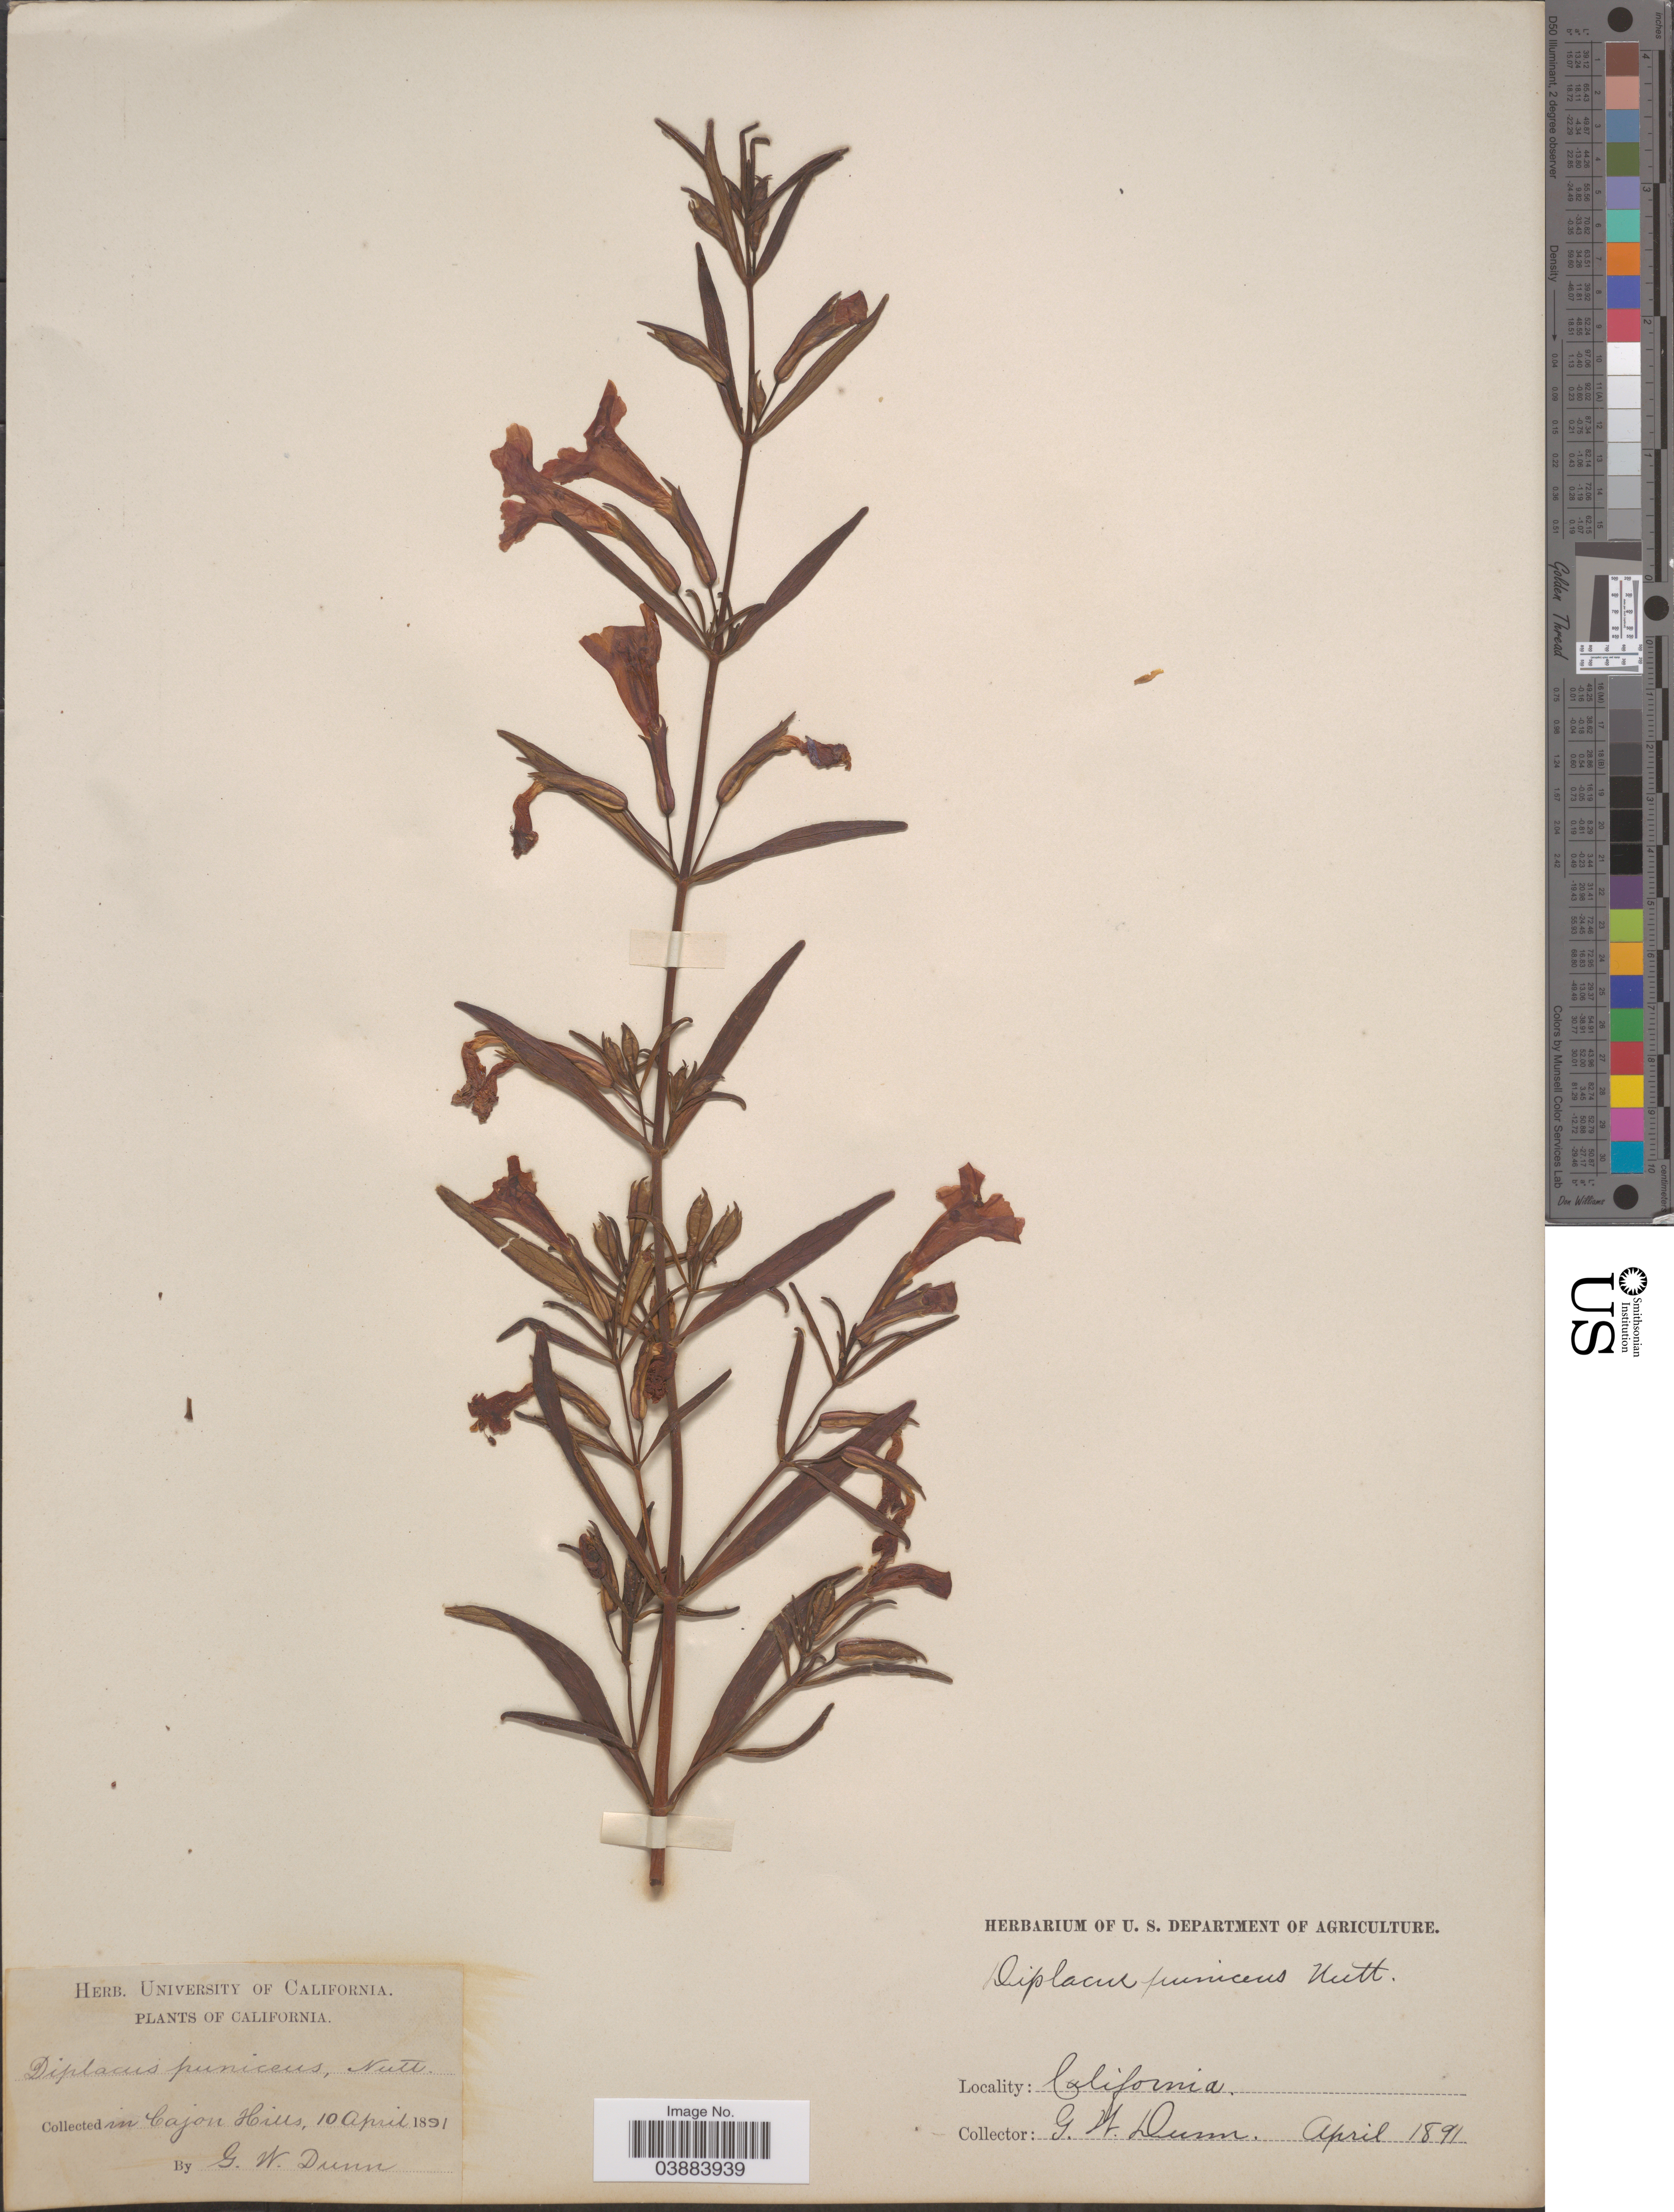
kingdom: Plantae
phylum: Tracheophyta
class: Magnoliopsida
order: Lamiales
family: Phrymaceae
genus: Diplacus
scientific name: Diplacus puniceus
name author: Nutt.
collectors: G. W.Dunn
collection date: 1891-04-10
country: United States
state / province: California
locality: In Cajon Hills.